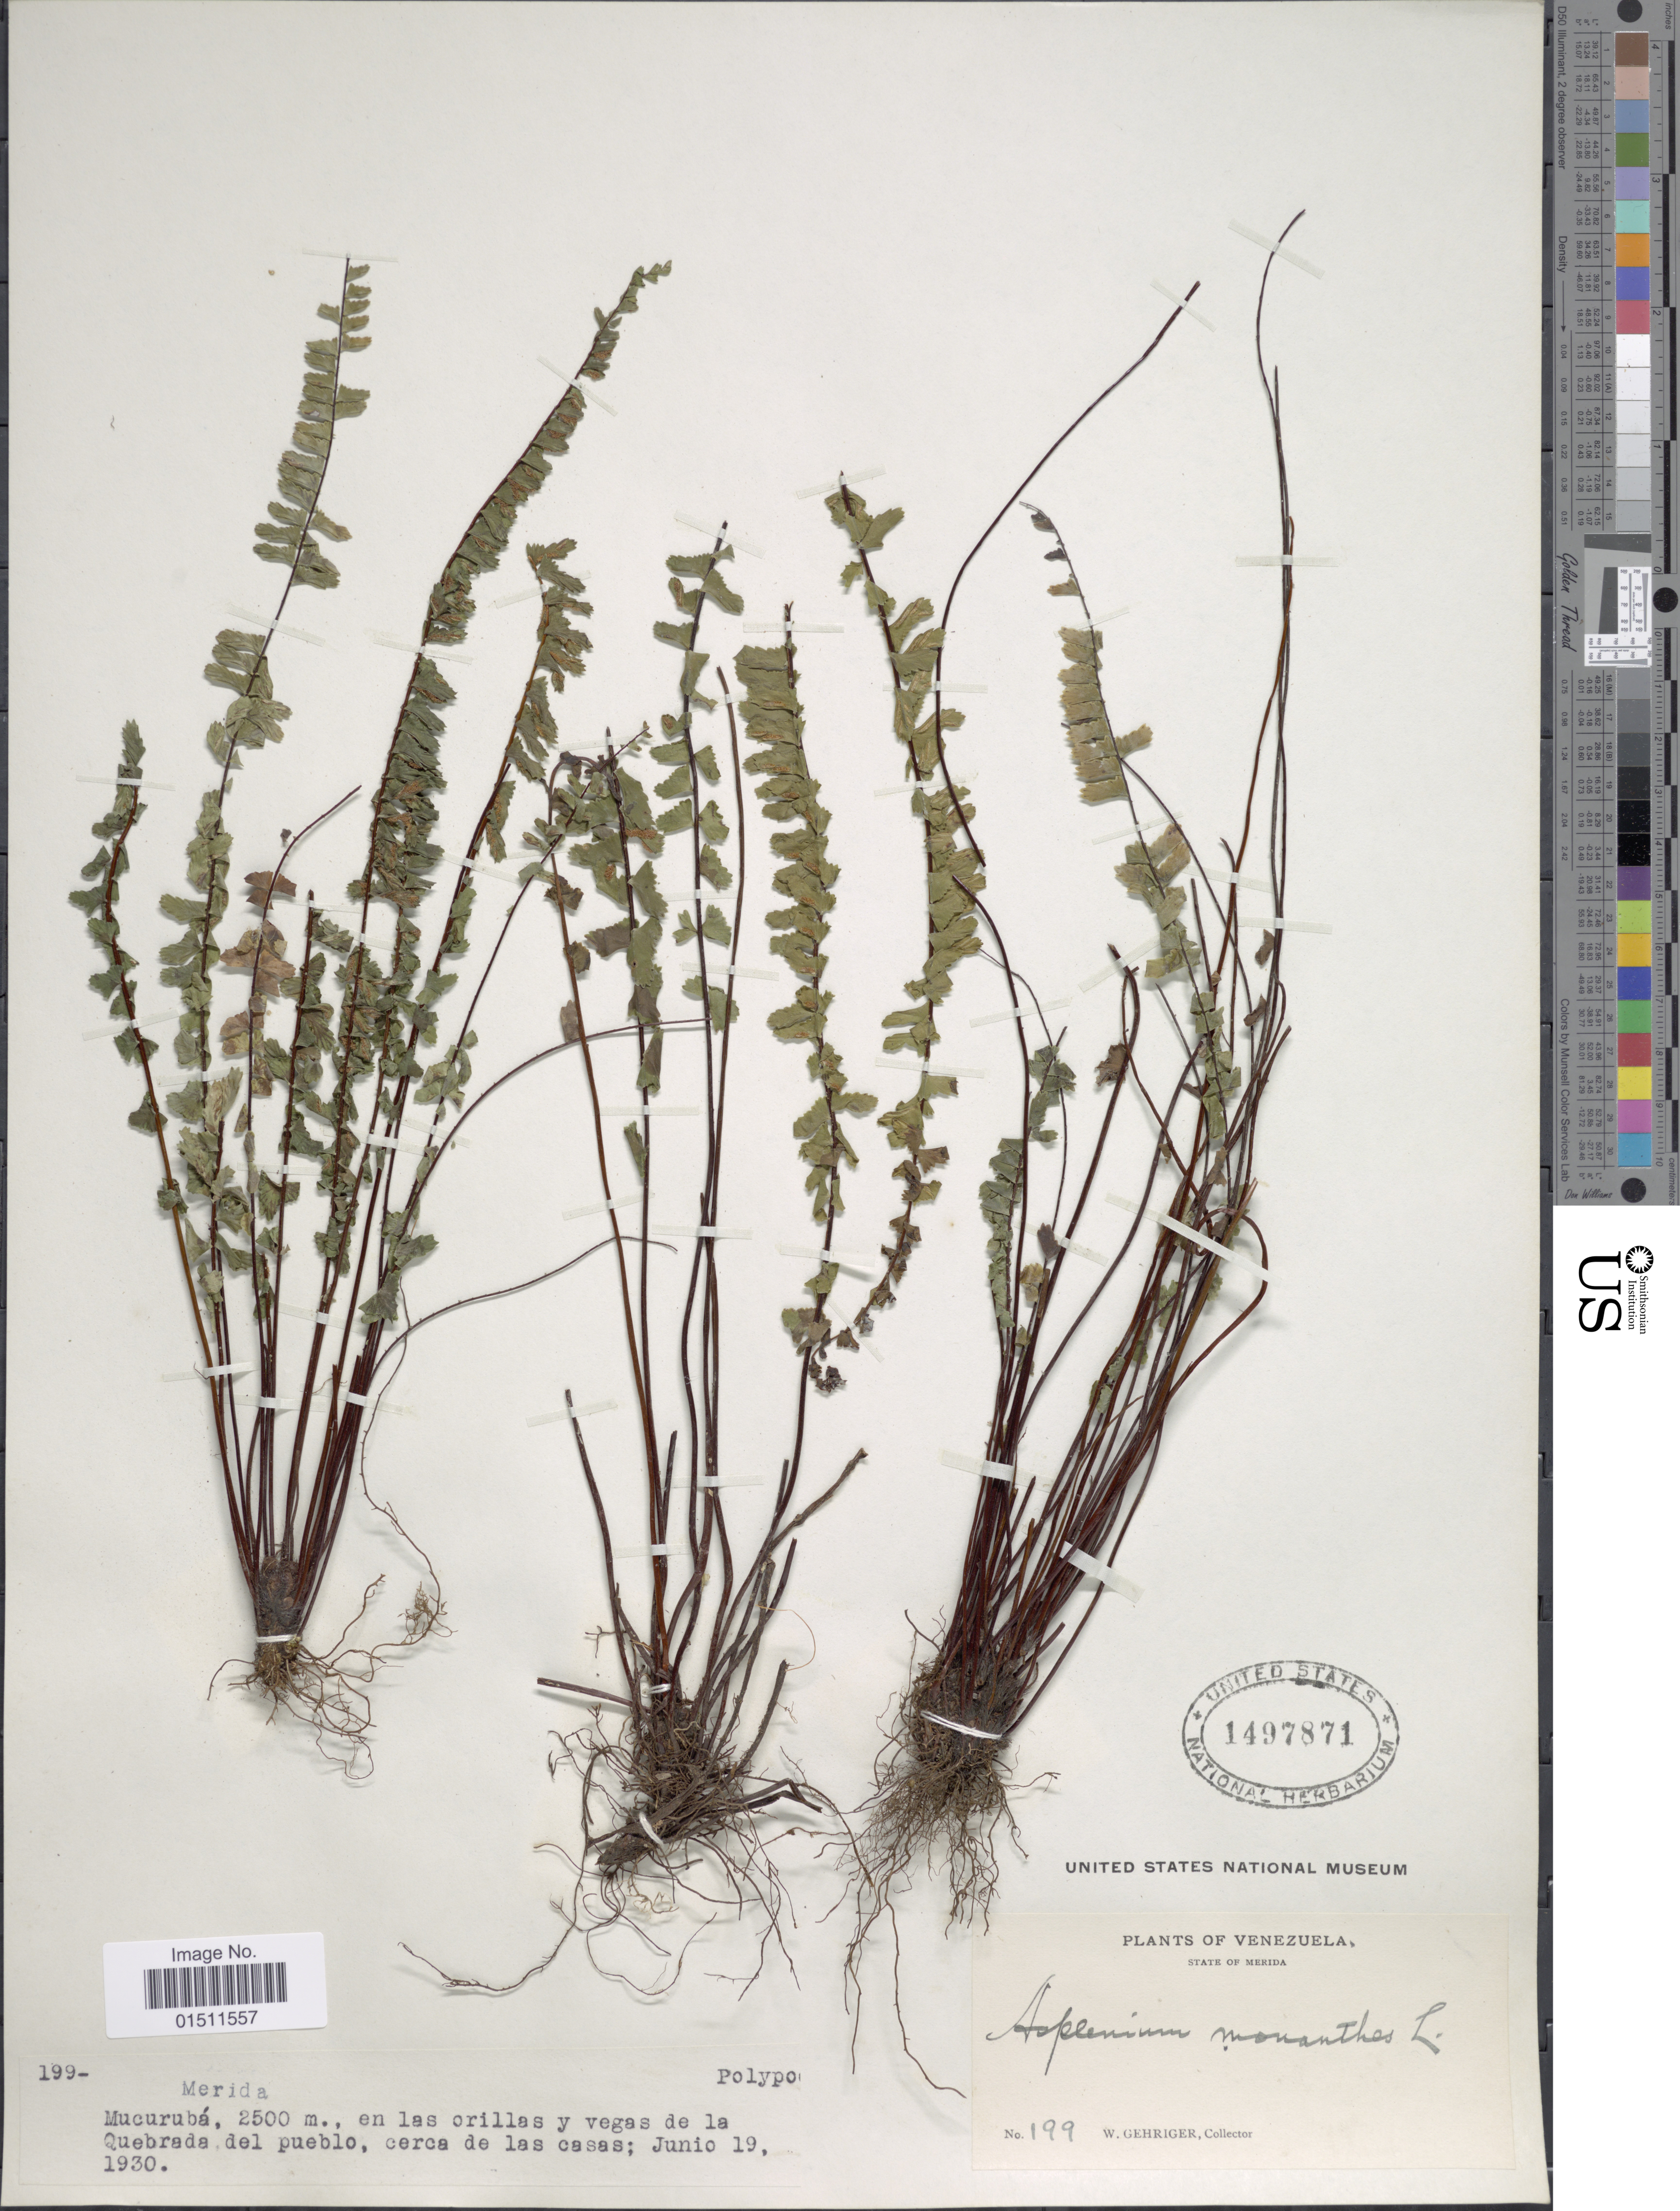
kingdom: Plantae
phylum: Tracheophyta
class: Polypodiopsida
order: Polypodiales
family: Aspleniaceae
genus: Asplenium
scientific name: Asplenium monanthes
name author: L.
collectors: W. Gehriger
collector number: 199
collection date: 1930-06-19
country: Venezuela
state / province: Mérida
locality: State of Merida, Macuruba, en las orillas y vegas de la Quebrada del pueblo, cerca de las casas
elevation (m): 2500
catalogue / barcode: US 1497871